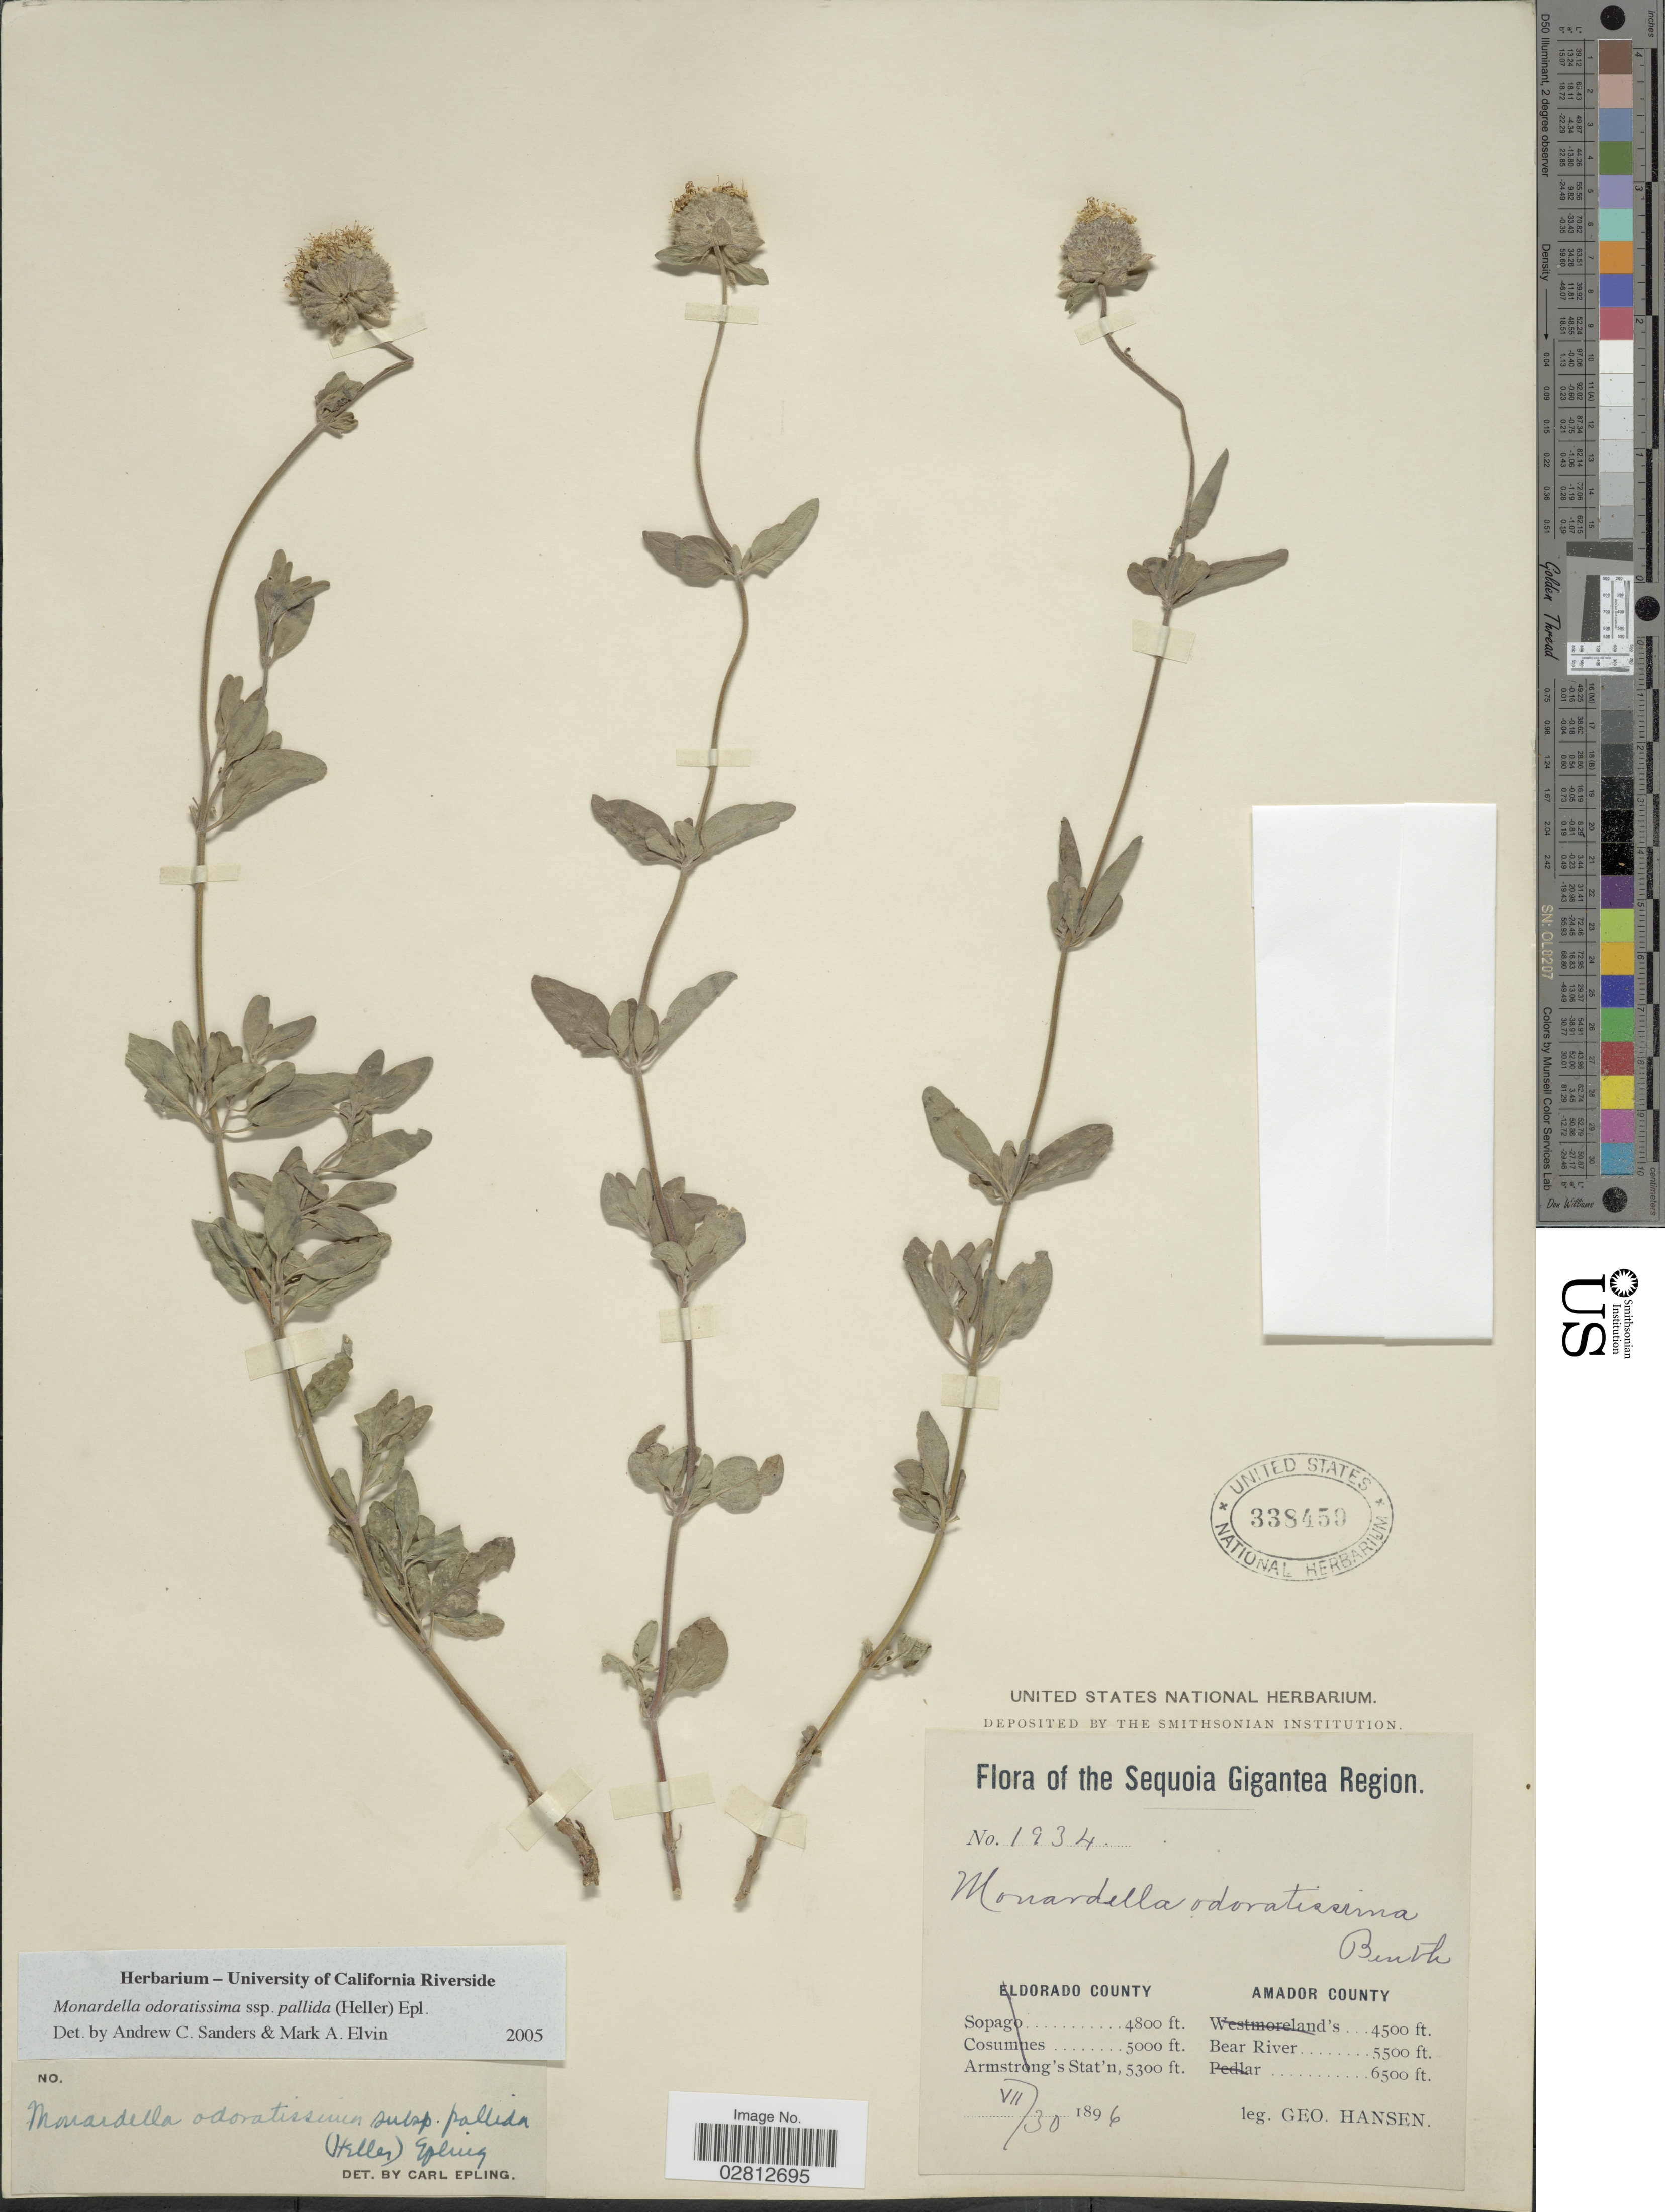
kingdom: Plantae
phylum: Tracheophyta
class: Magnoliopsida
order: Lamiales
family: Lamiaceae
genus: Monardella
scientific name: Monardella odoratissima subsp. pallida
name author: (A. Heller) Epling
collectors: G. Hansen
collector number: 1934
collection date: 1896-07-30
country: United States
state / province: California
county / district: Amador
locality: Sequoia Gigantea Region, Amador County, Bear River.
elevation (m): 1676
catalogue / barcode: US 338459